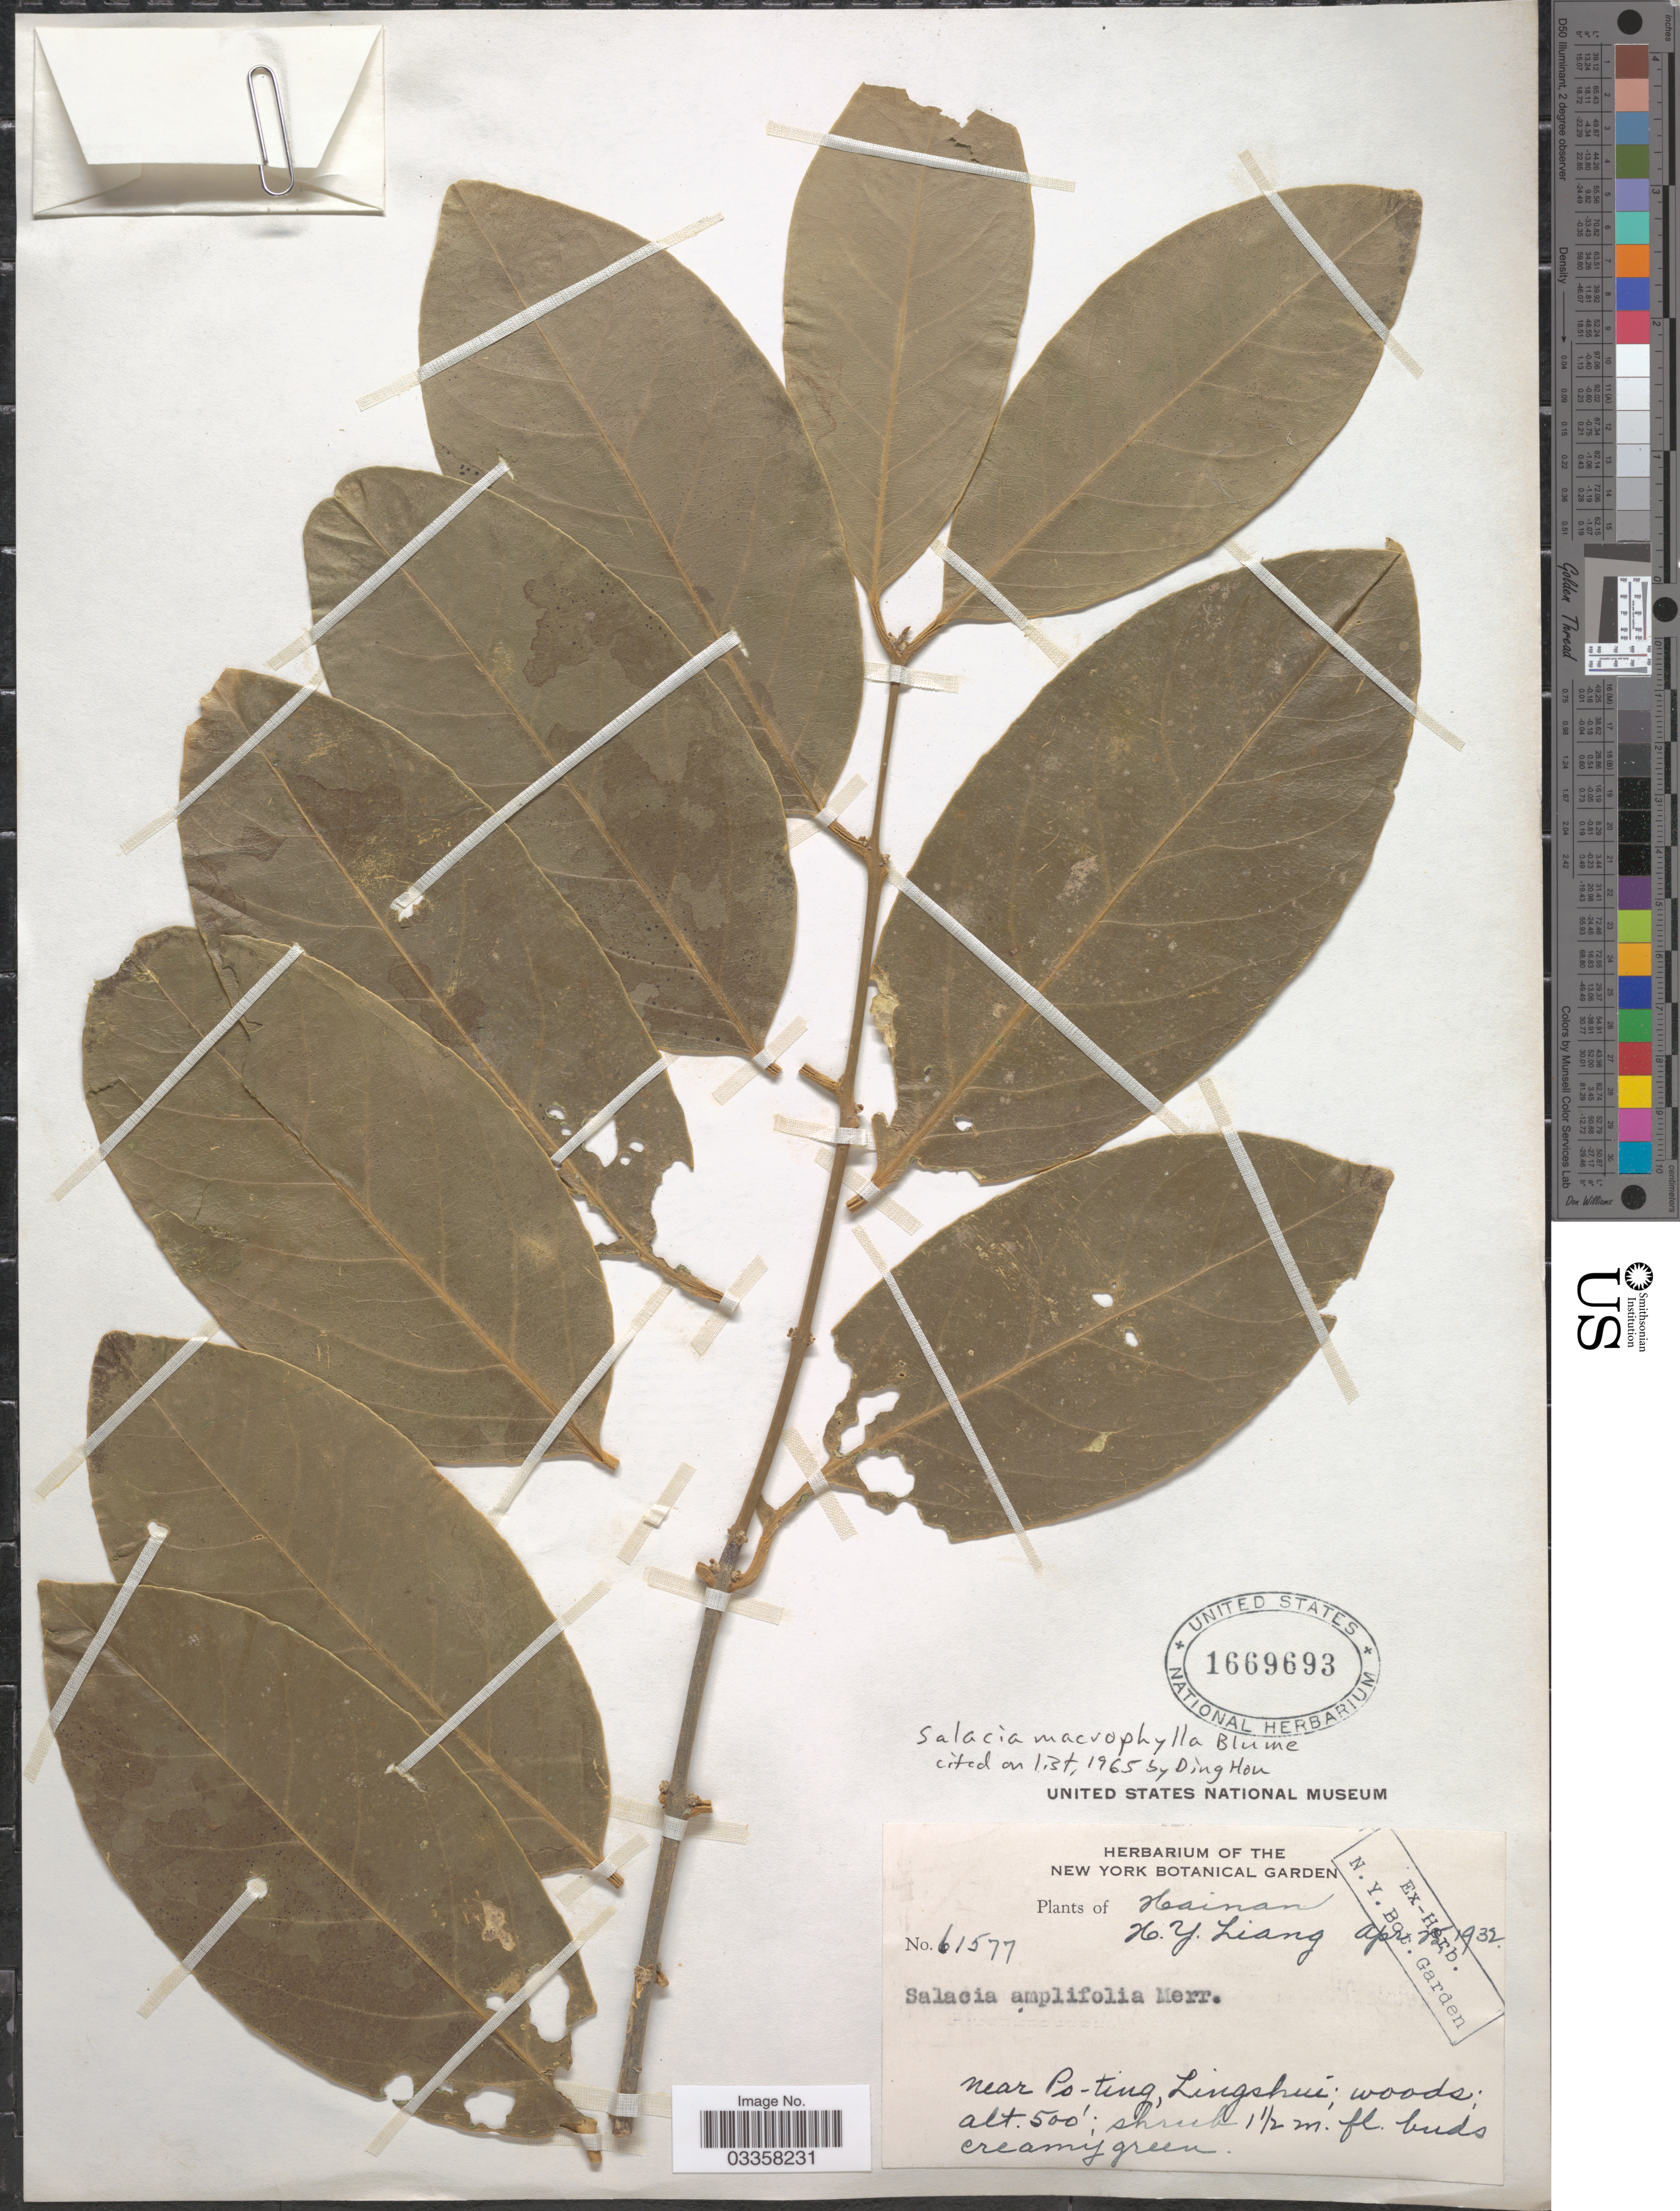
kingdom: Plantae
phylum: Tracheophyta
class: Magnoliopsida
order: Celastrales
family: Celastraceae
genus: Salacia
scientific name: Salacia macrophylla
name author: Blume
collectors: H. Y. Liang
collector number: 61577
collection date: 1932-04-25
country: China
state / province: Hainan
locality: Near Po-ting, Lingshui.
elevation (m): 152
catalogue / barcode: US 1669693